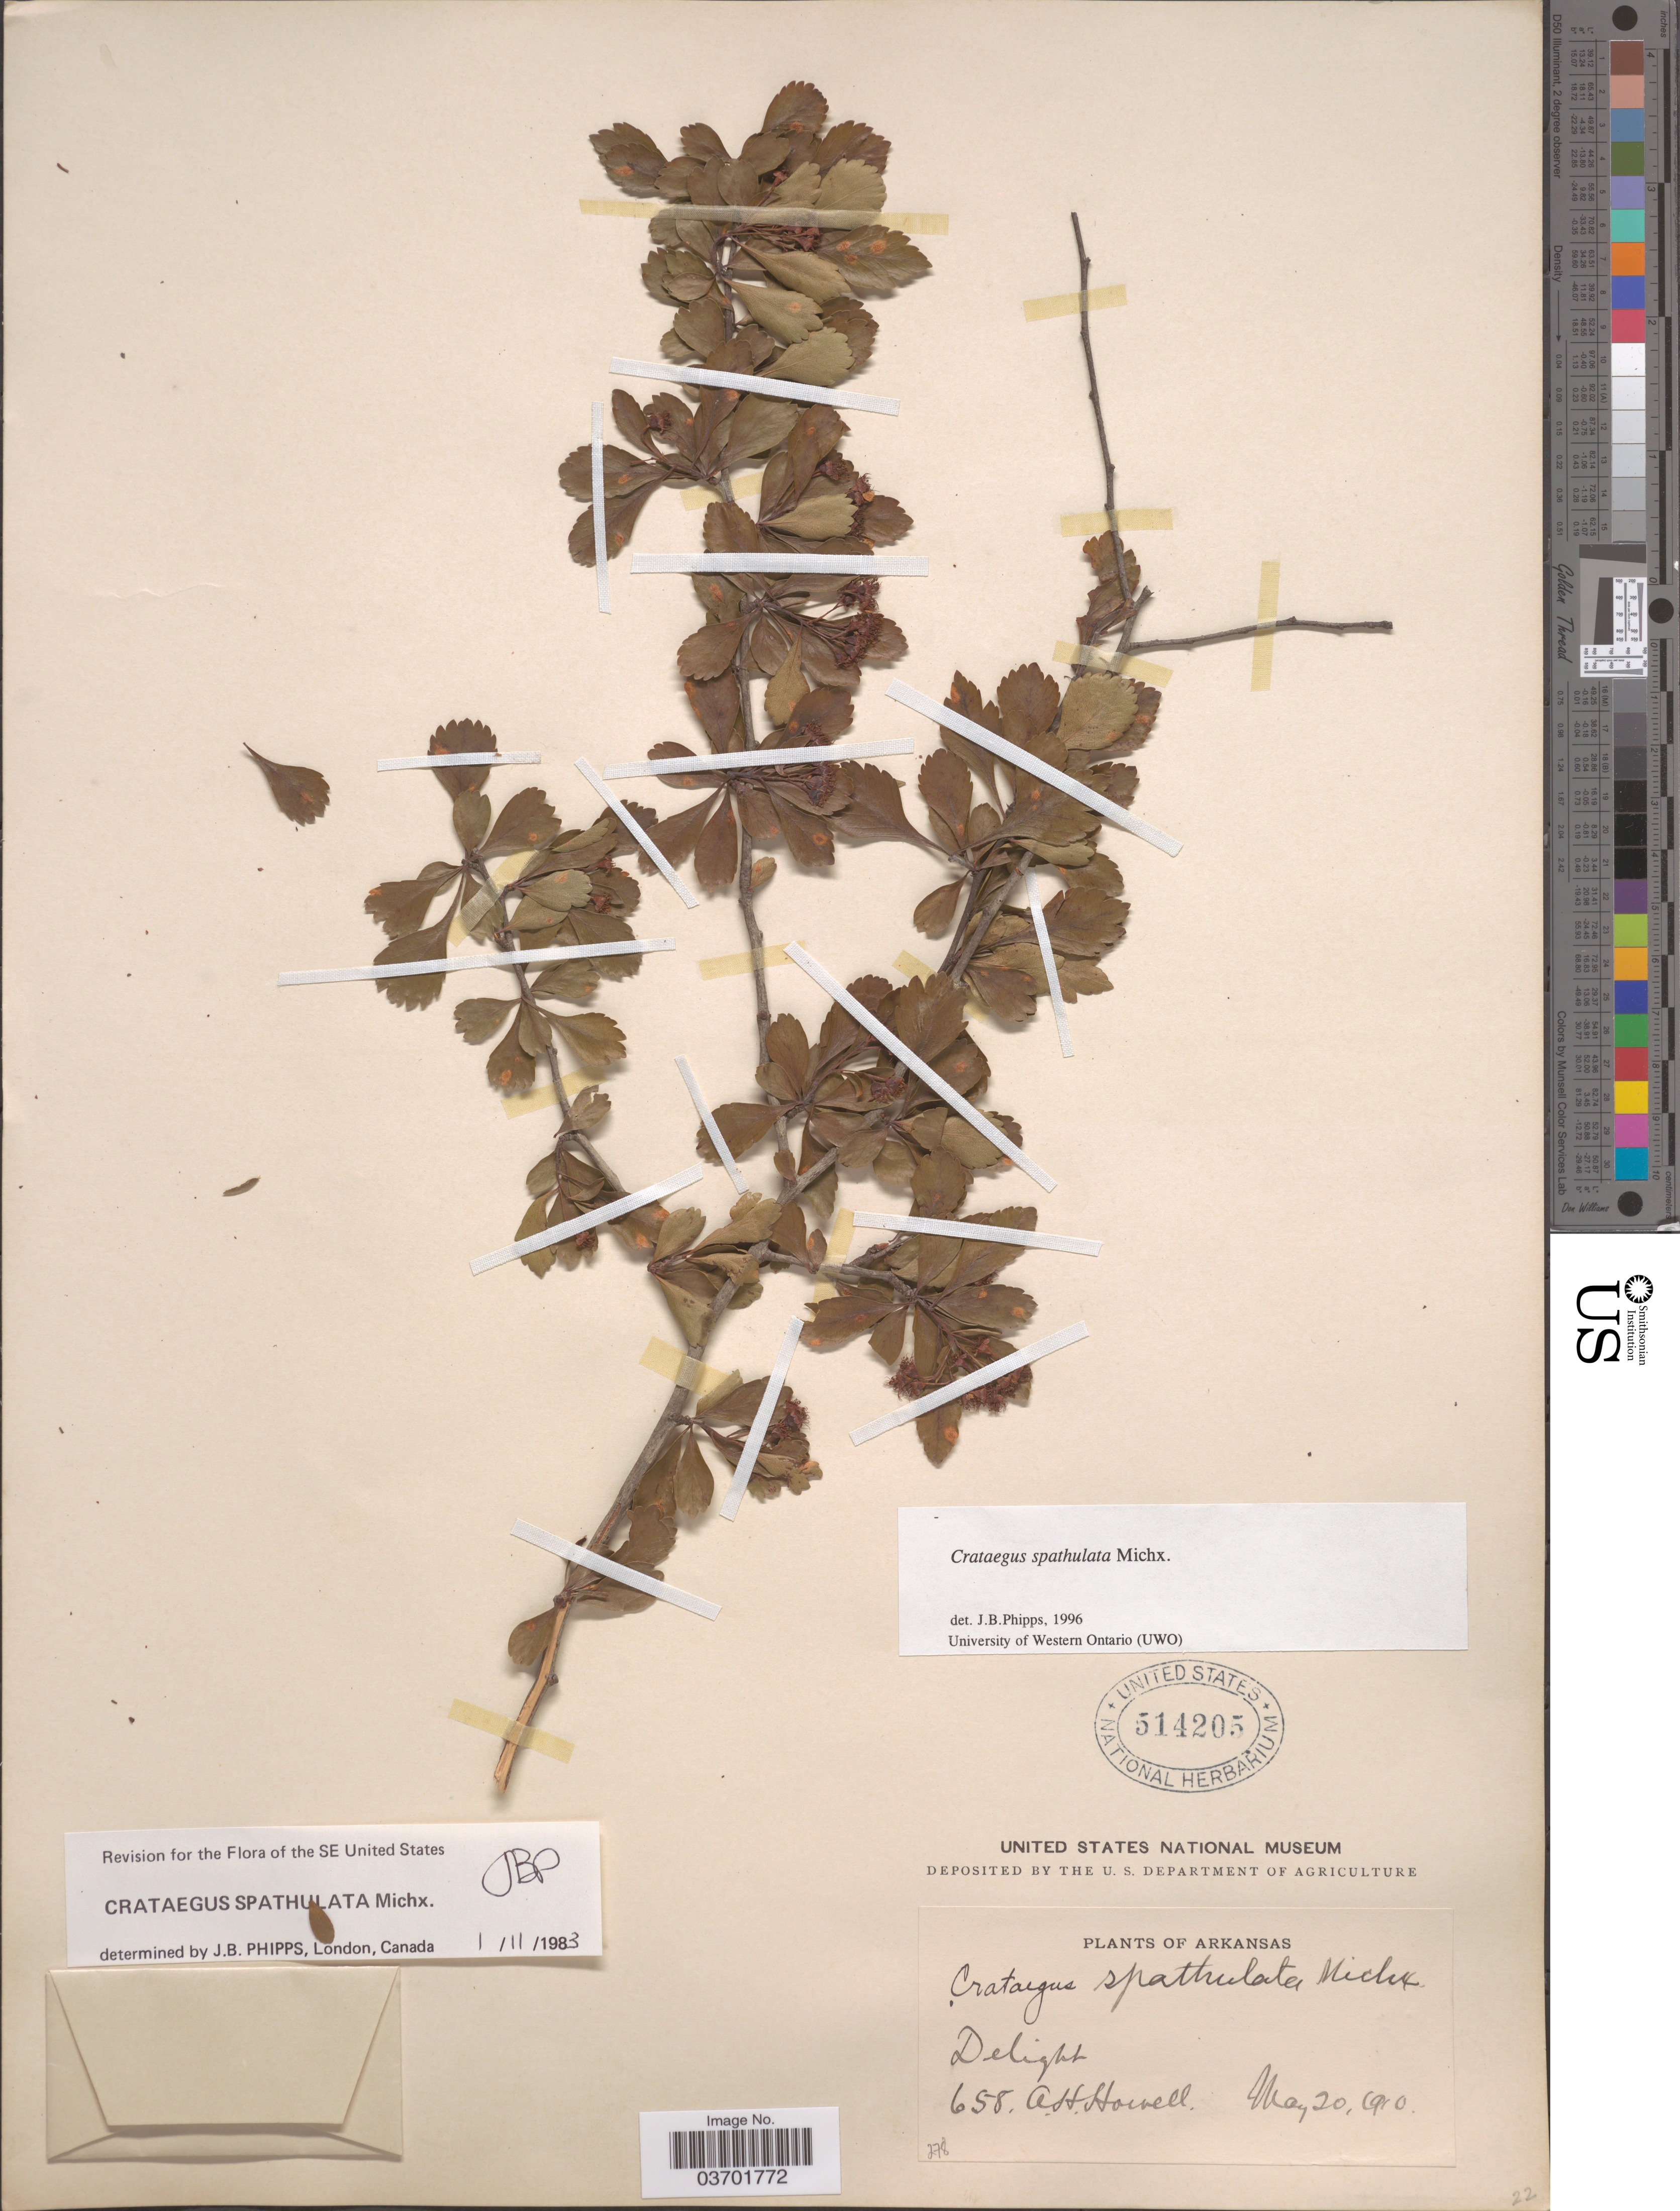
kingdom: Plantae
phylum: Tracheophyta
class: Magnoliopsida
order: Rosales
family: Rosaceae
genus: Crataegus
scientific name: Crataegus spathulata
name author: Michx.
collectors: A. Howell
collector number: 658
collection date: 1910-05-20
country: United States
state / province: Arkansas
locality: Delight.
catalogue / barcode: US 514205